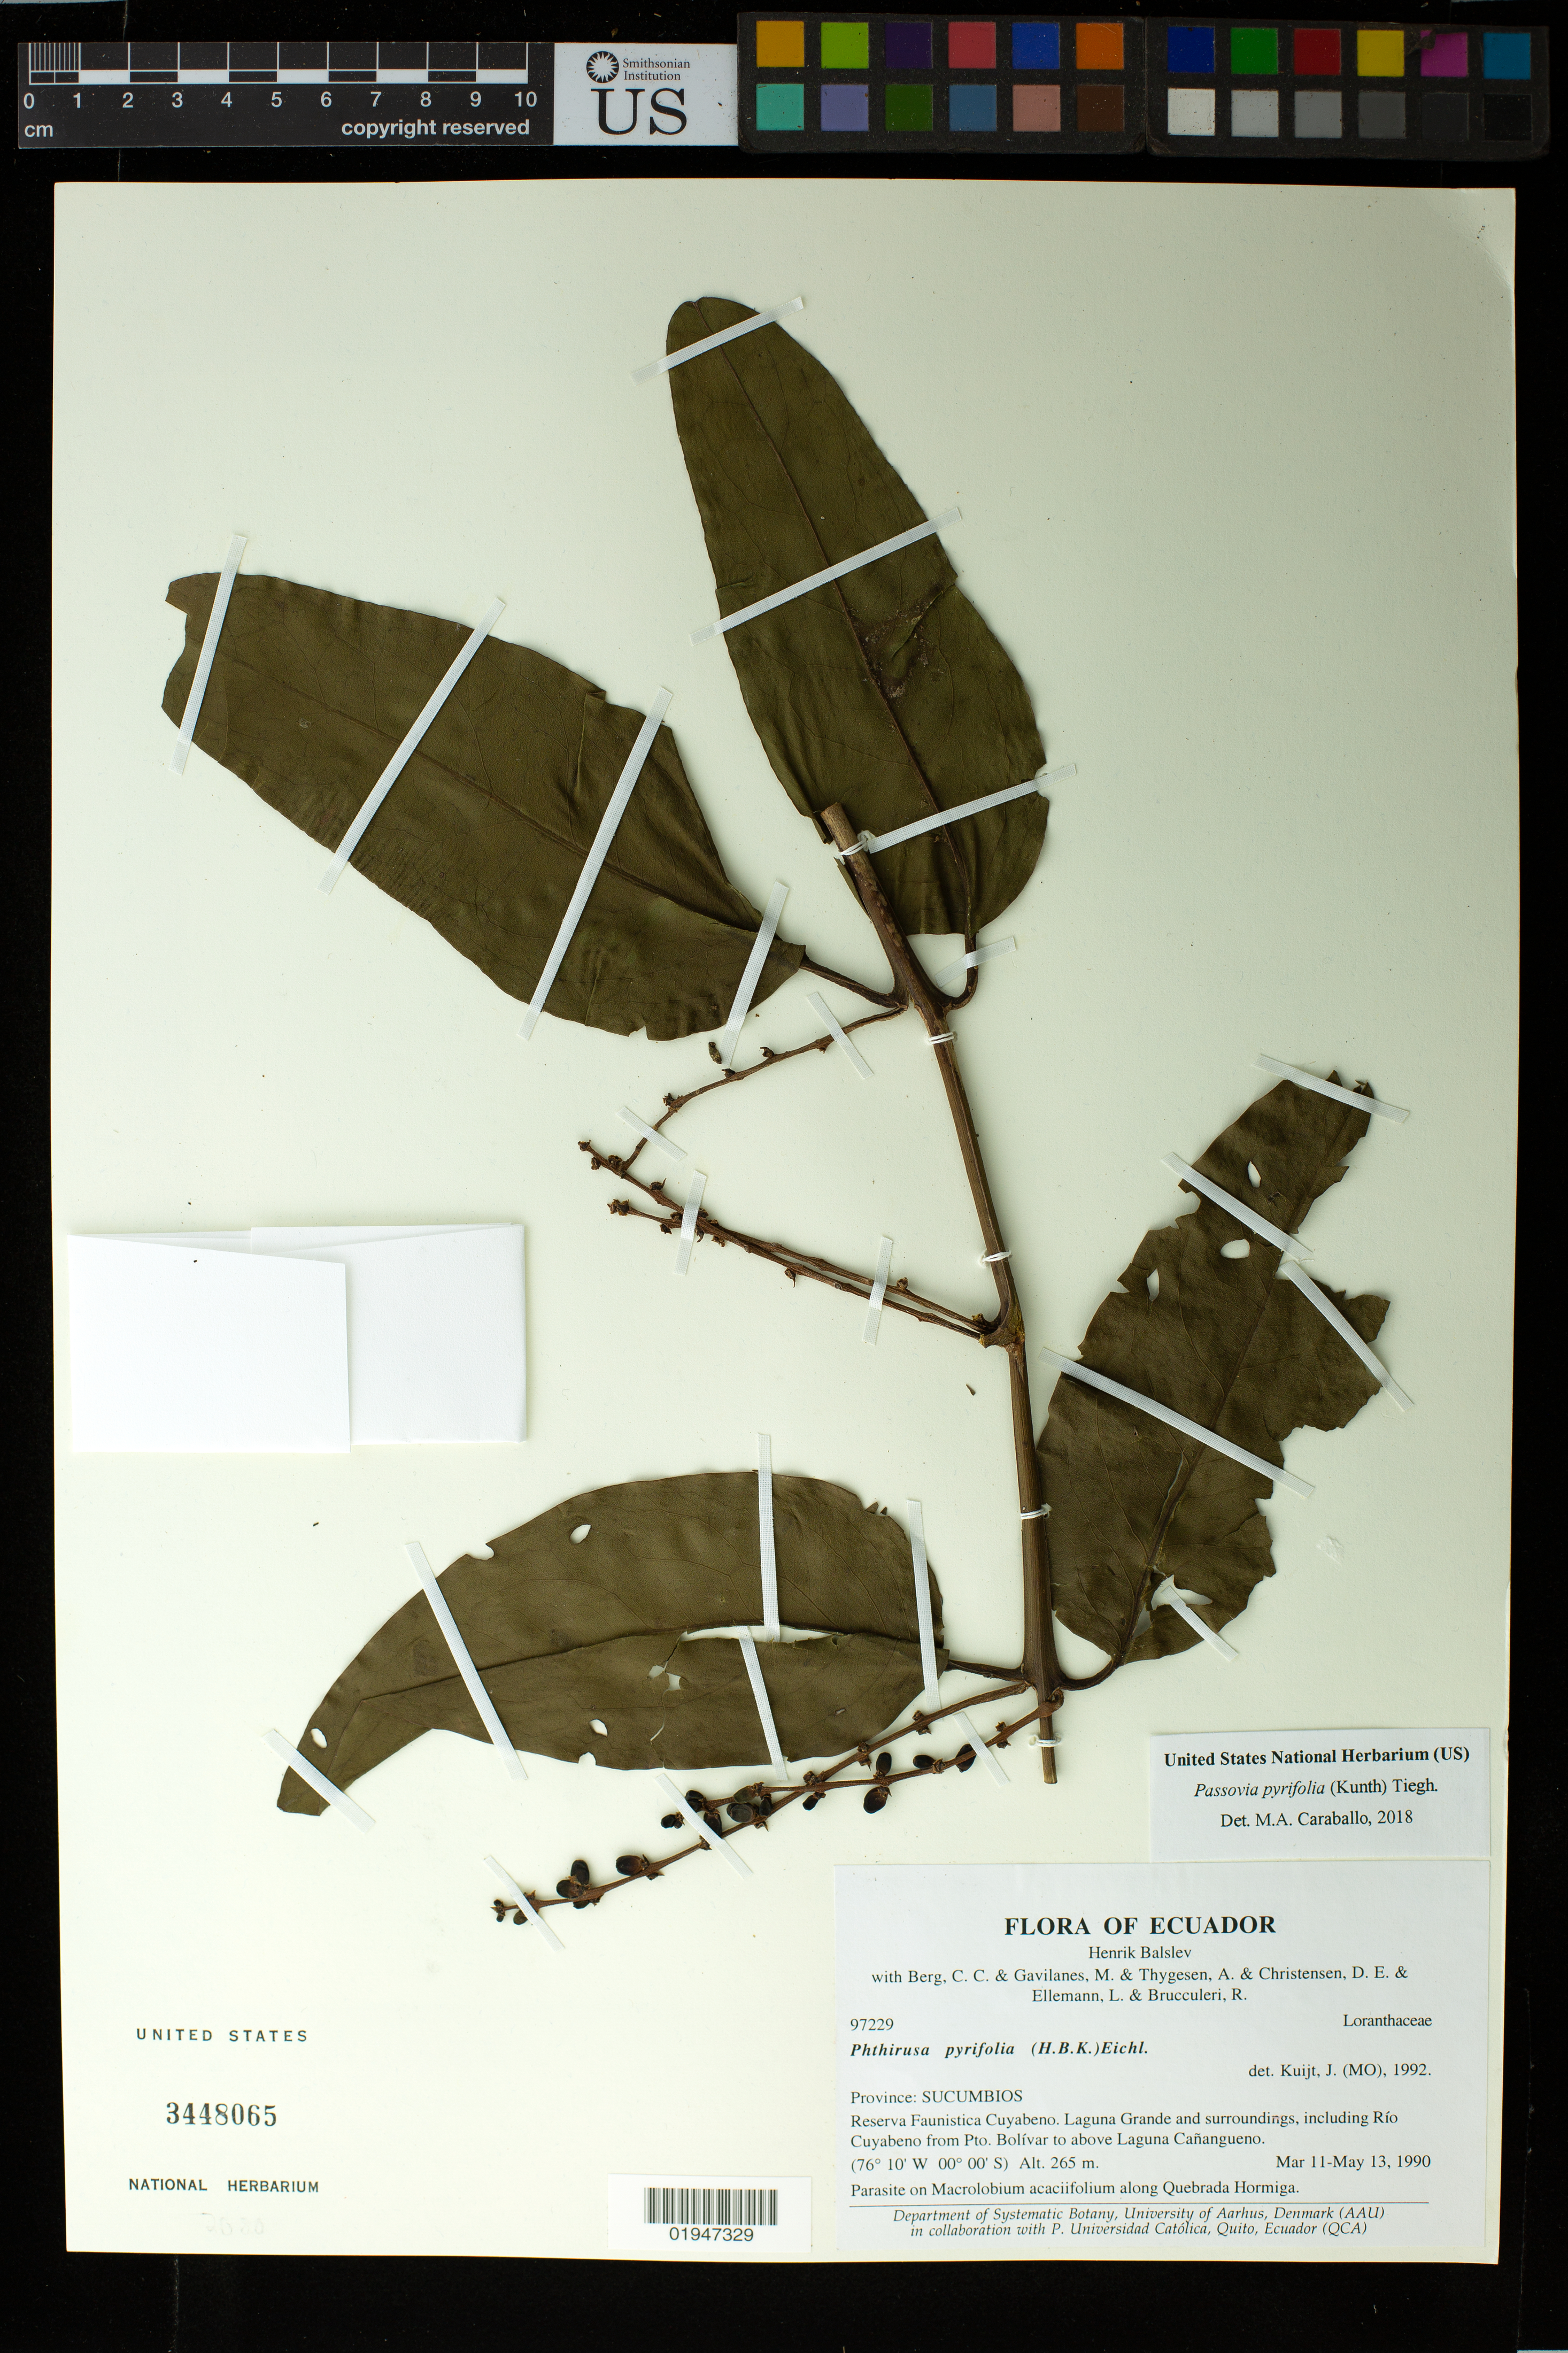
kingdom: Plantae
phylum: Tracheophyta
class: Magnoliopsida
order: Santalales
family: Loranthaceae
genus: Passovia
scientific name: Passovia pyrifolia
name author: (Kunth) Tiegh.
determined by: Caraballo-Ortiz, Marcos A., (MISS), University of Mississippi (UNITED STATES)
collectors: H. Balslev, C. C. Berg, M. Gavilanes, A. Thygesen, D. Christensen, L. Ellemann & R. Brucculeri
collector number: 97229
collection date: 1990-05-11/1990-05-12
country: Ecuador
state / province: Sucumbios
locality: Reserva Faunistica Cuyabeno, Laguna Grande and surroundings, including Río Cuyabeno from Pto. Bolívar to above Laguna Cañangueno. Along Quebrada Hormiga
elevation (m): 265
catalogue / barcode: US 3448065